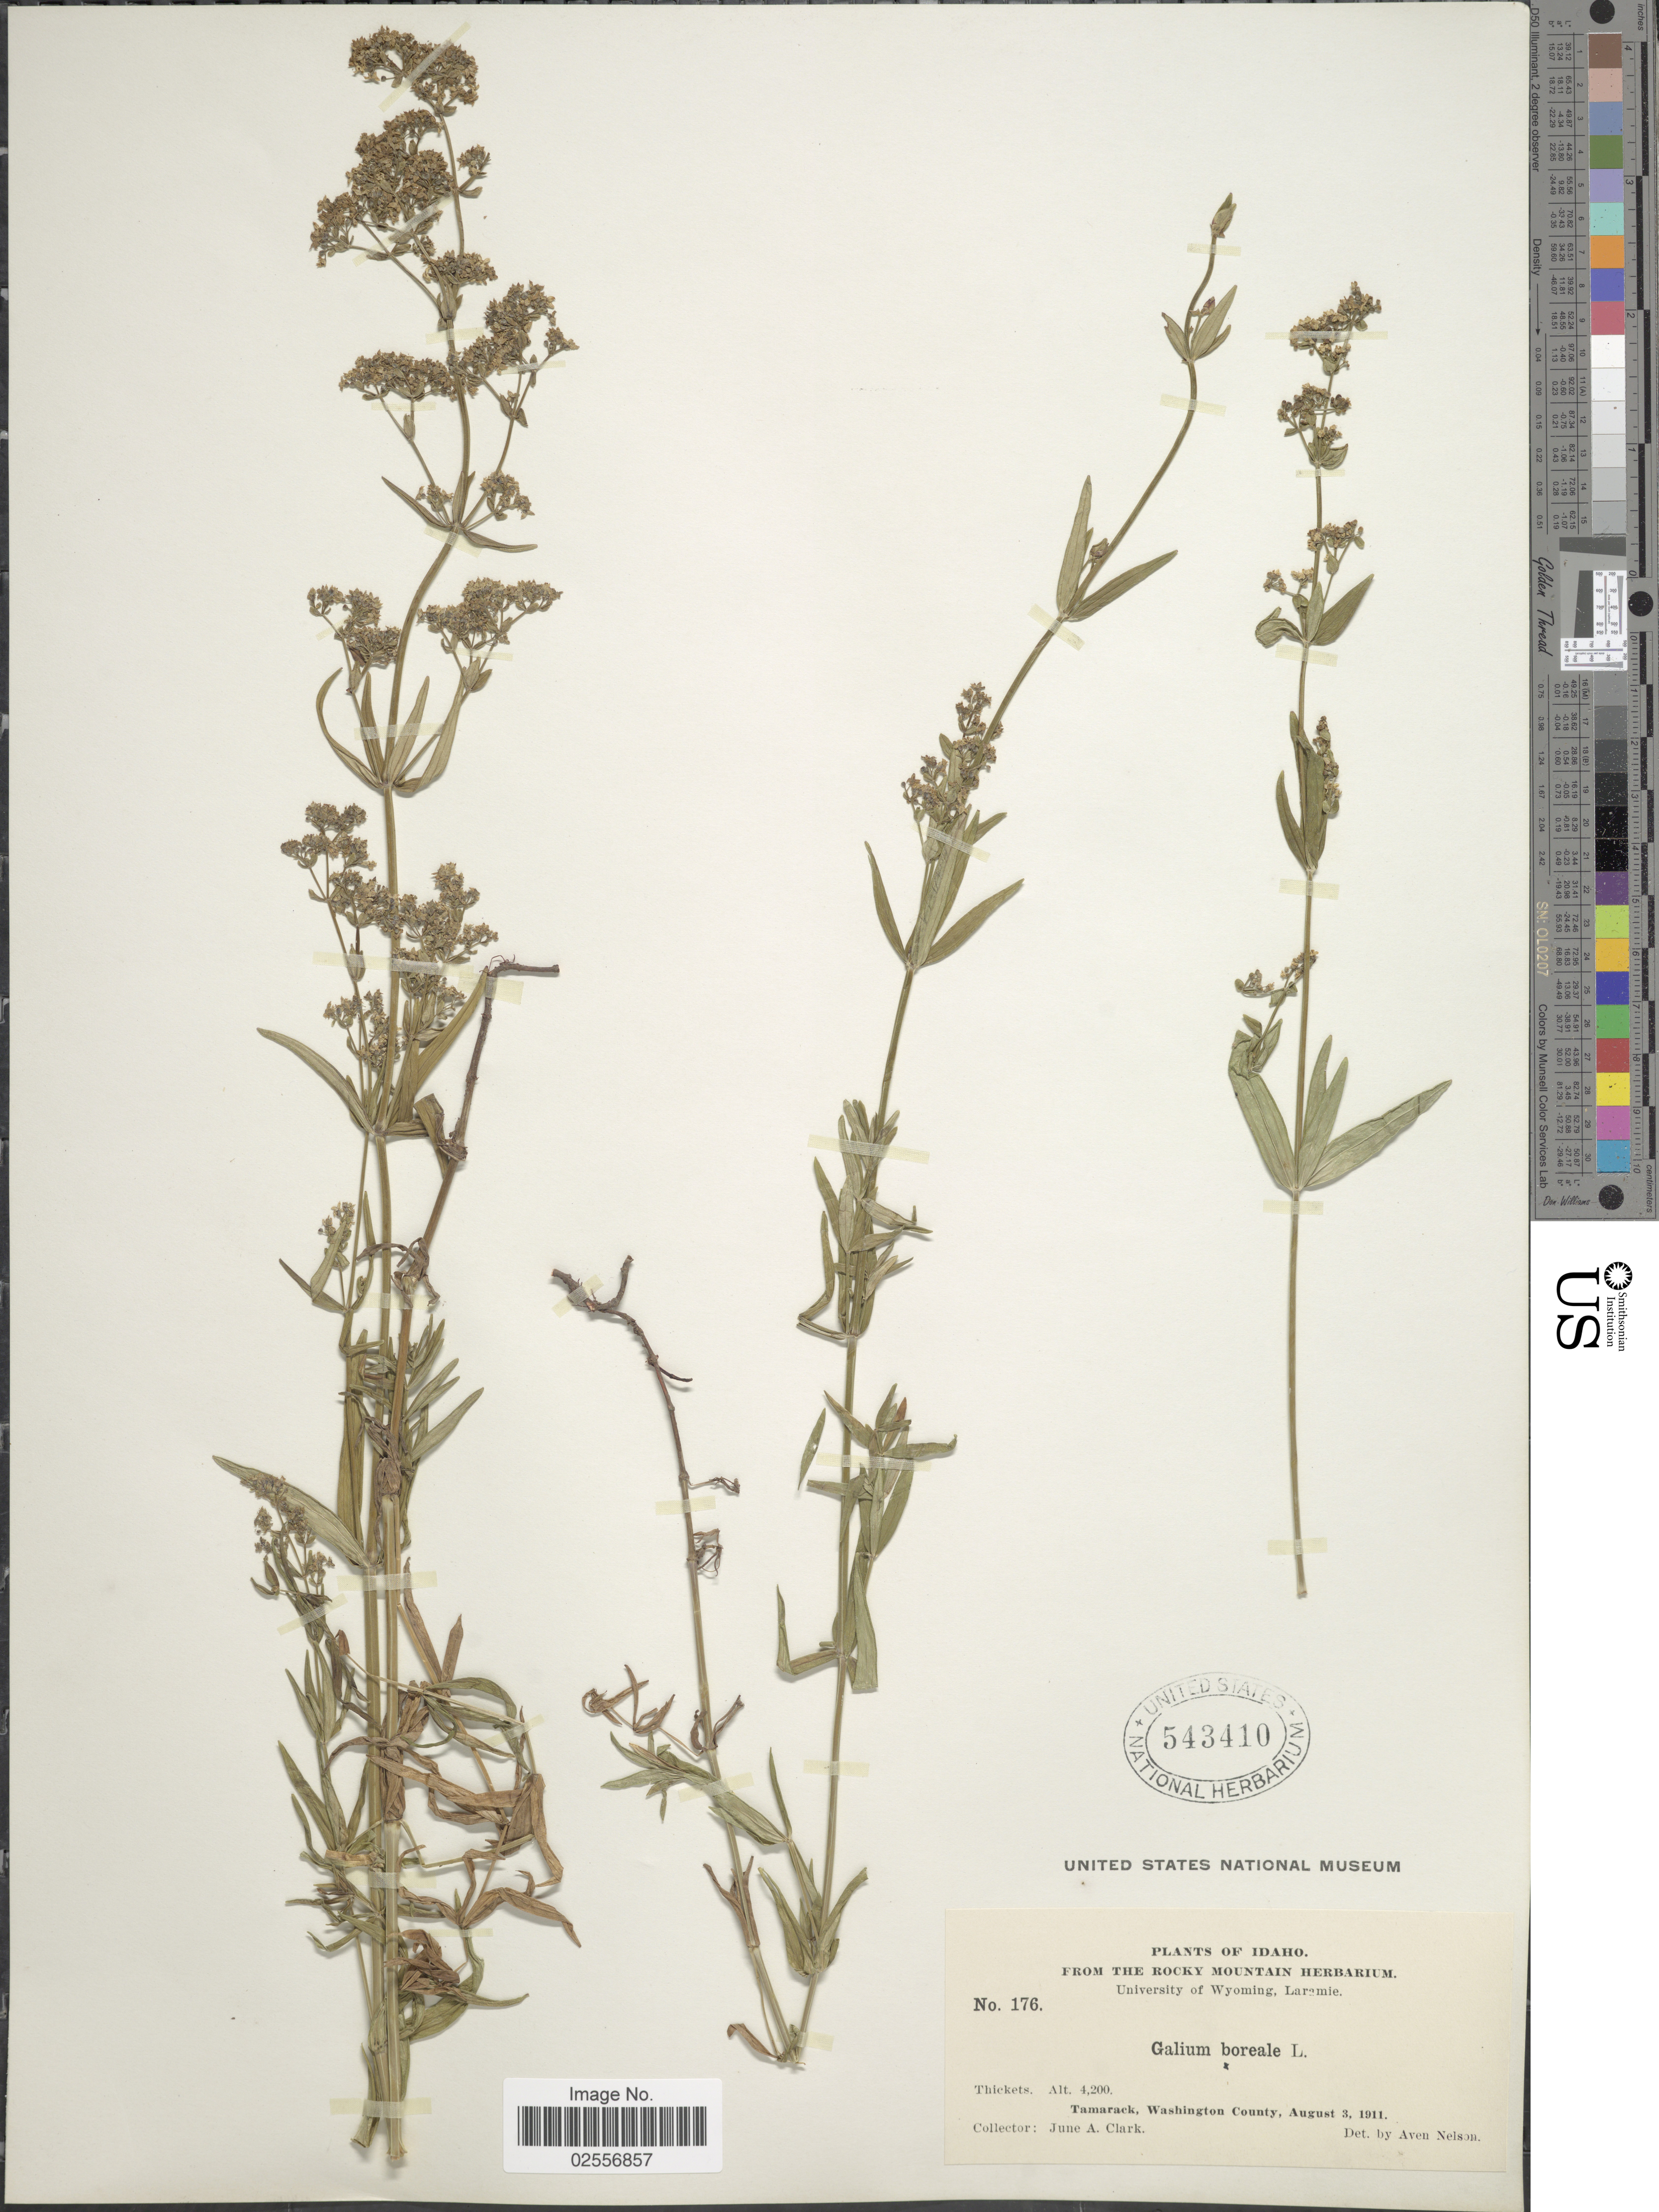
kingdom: Plantae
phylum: Tracheophyta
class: Magnoliopsida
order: Gentianales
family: Rubiaceae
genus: Galium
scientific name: Galium boreale L.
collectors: J. A. Clark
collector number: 176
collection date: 1911-08-03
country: United States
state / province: Idaho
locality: Tamarack, Washington County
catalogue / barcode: US 543410